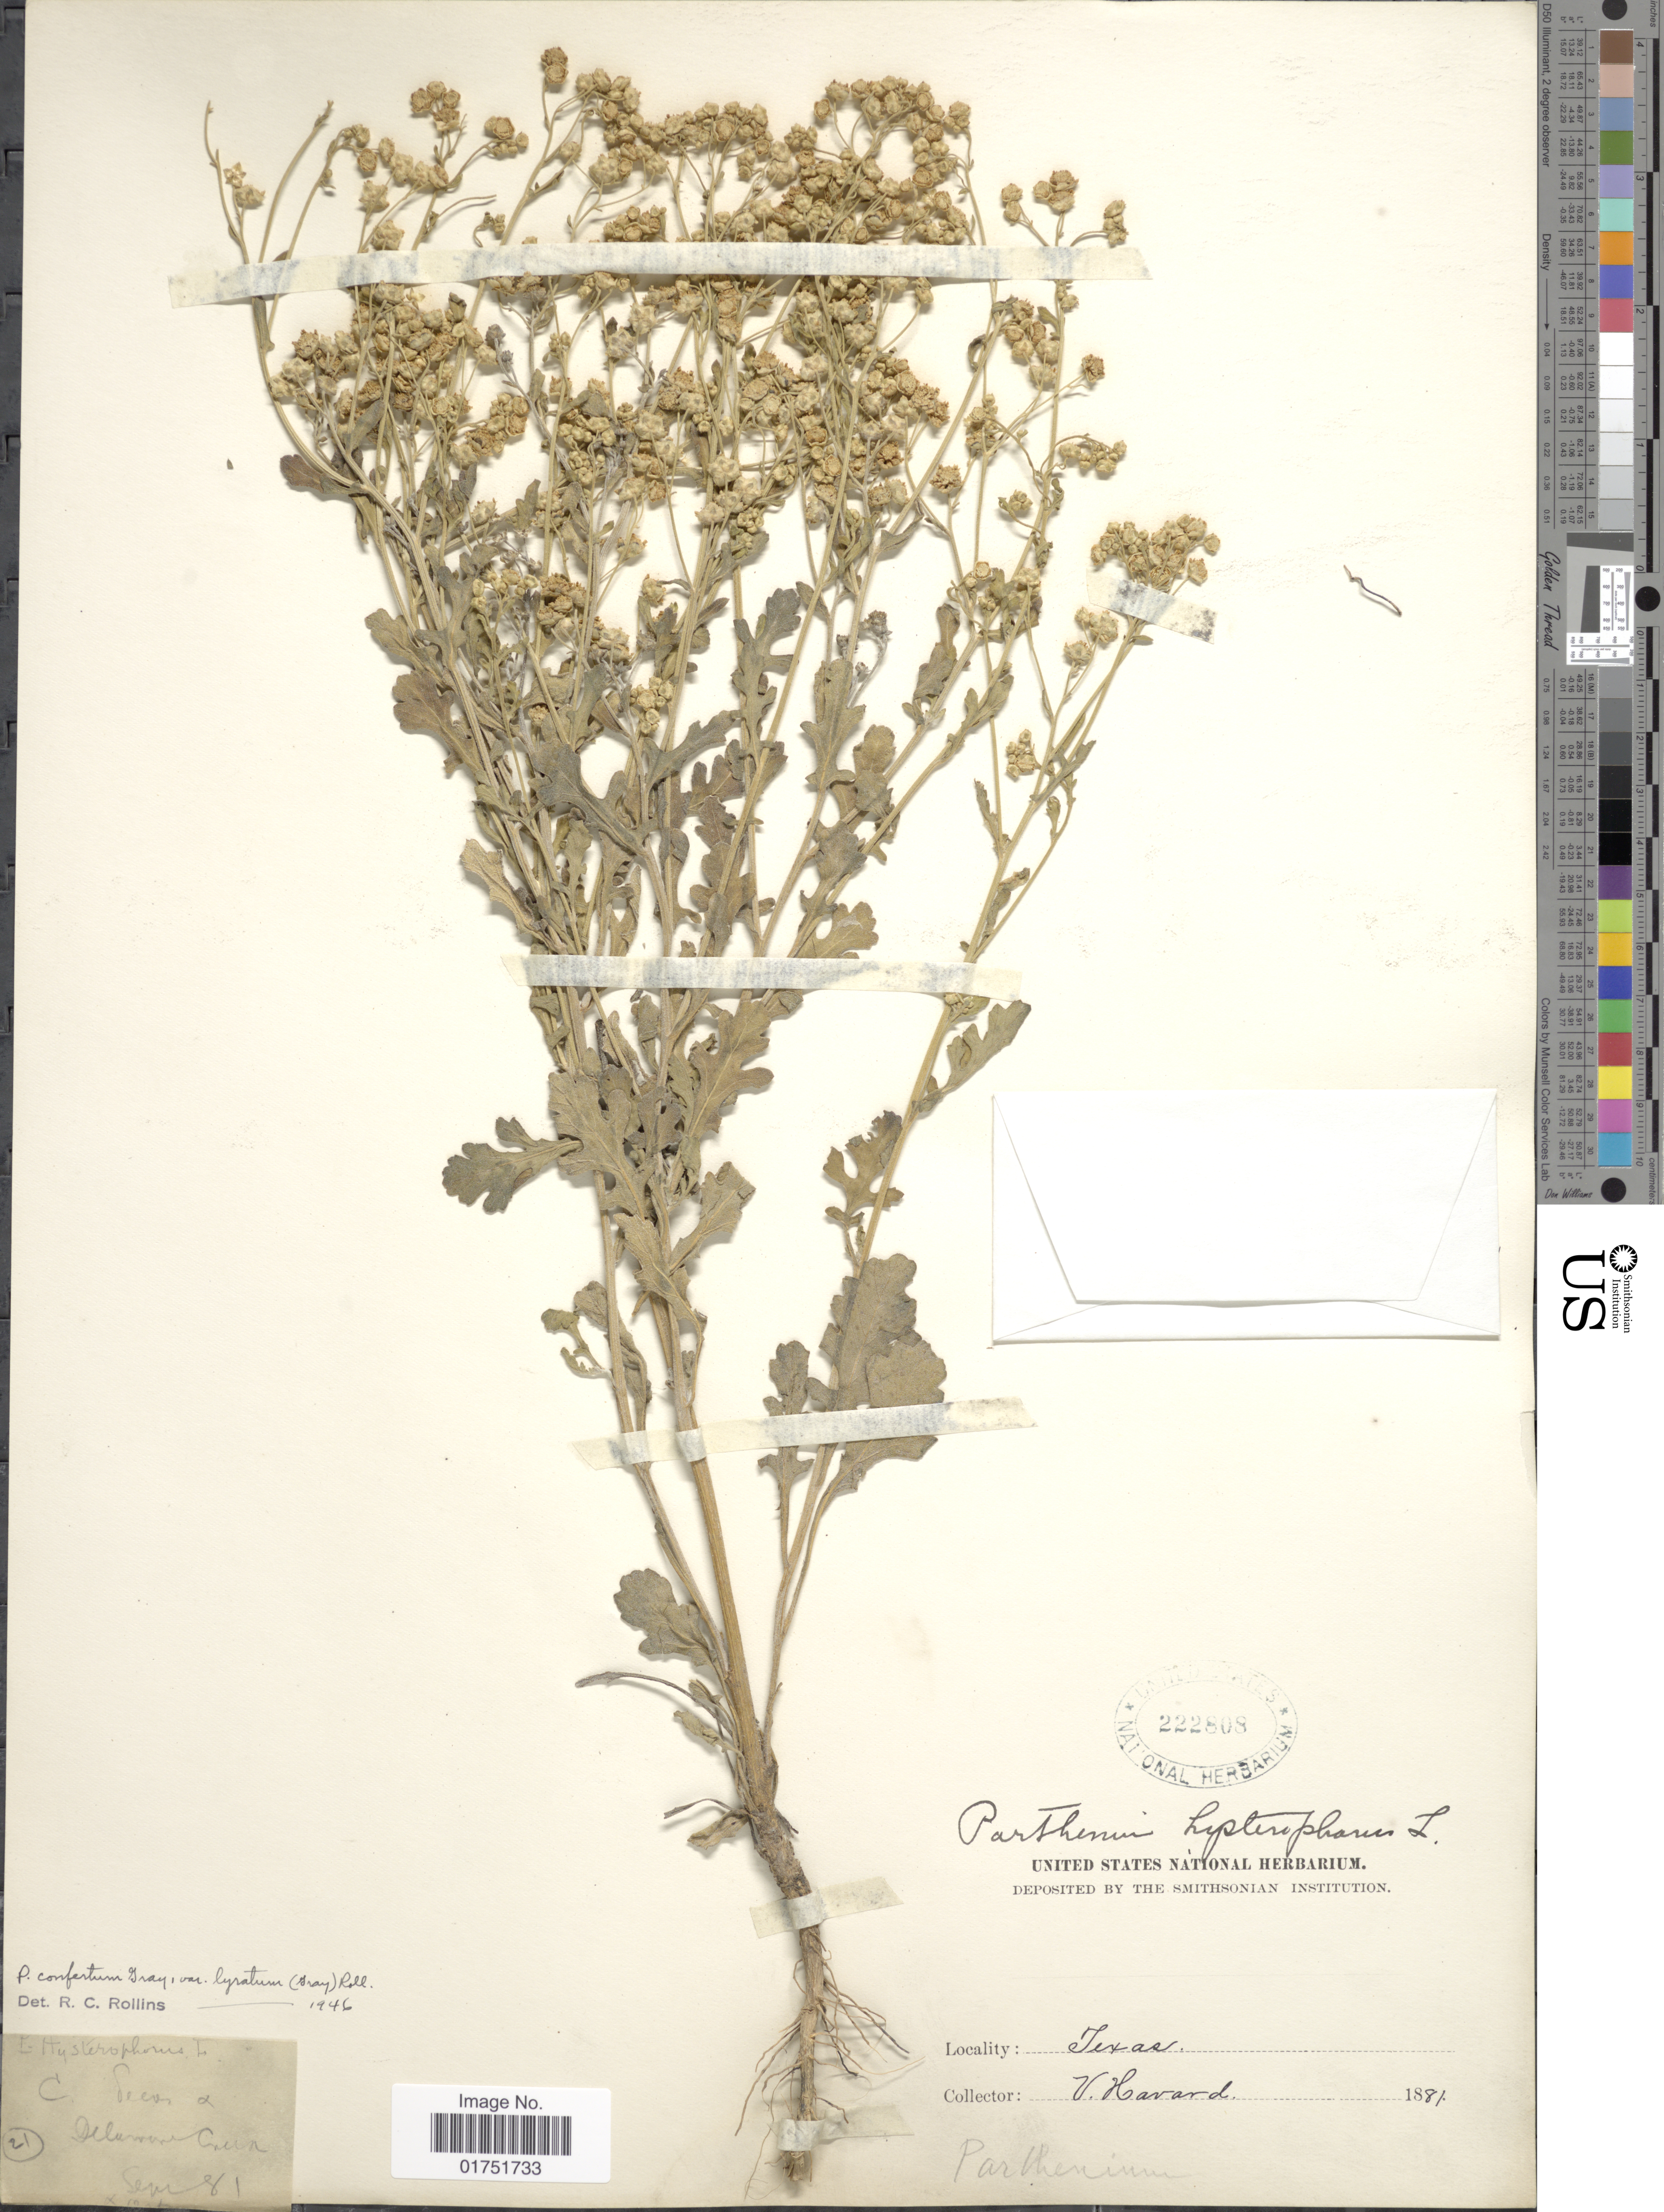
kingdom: Plantae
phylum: Tracheophyta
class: Magnoliopsida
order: Asterales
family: Asteraceae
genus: Parthenium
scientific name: Parthenium confertum var. lyratum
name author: (A. Gray) Rollins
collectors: V. Havard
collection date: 1881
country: United States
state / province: Texas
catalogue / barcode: US 222808